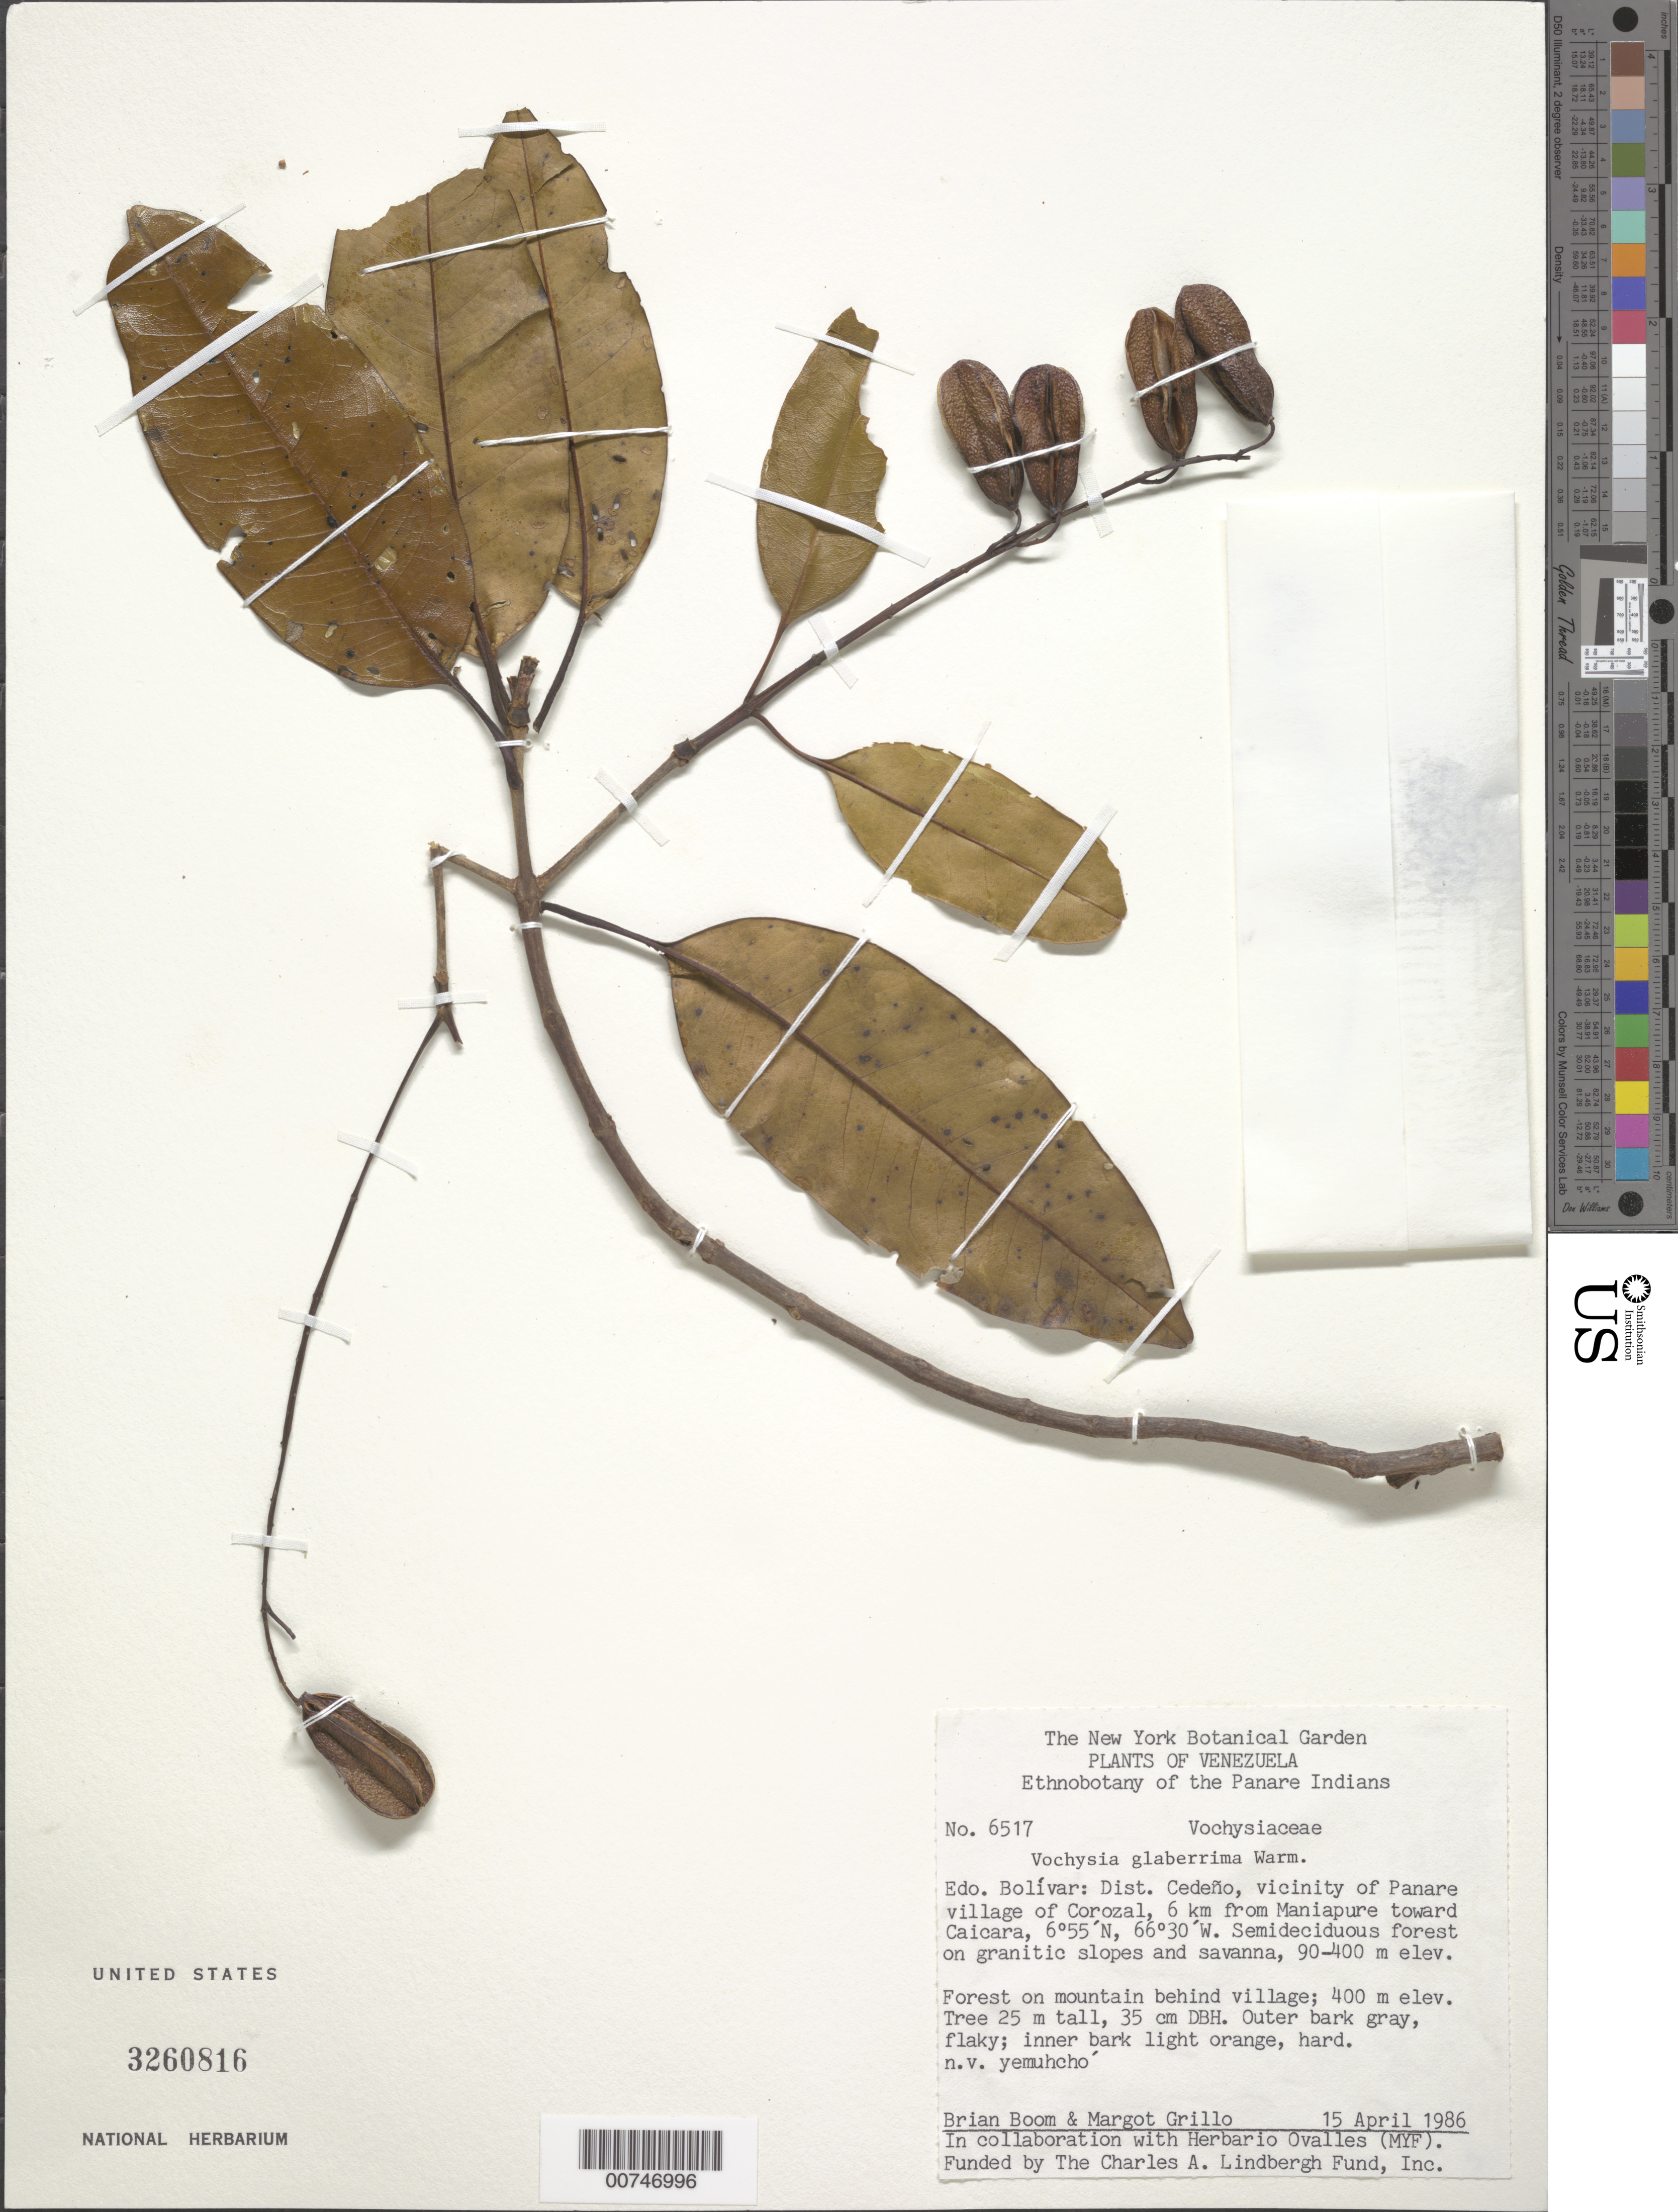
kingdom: Plantae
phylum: Tracheophyta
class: Magnoliopsida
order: Myrtales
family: Vochysiaceae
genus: Vochysia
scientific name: Vochysia glaberrima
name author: Warm.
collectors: B. M. Boom & M. Grillo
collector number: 6517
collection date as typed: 15-Apr-86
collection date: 1986-04-15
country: Venezuela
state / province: Bolívar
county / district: Cedeño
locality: Panare village of Corozal, vic., 6 km from Maniapure toward Caicara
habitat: Forest on mountain behind village; semideciduous forest on granitic slopes and savanna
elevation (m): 400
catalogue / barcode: US 3260816